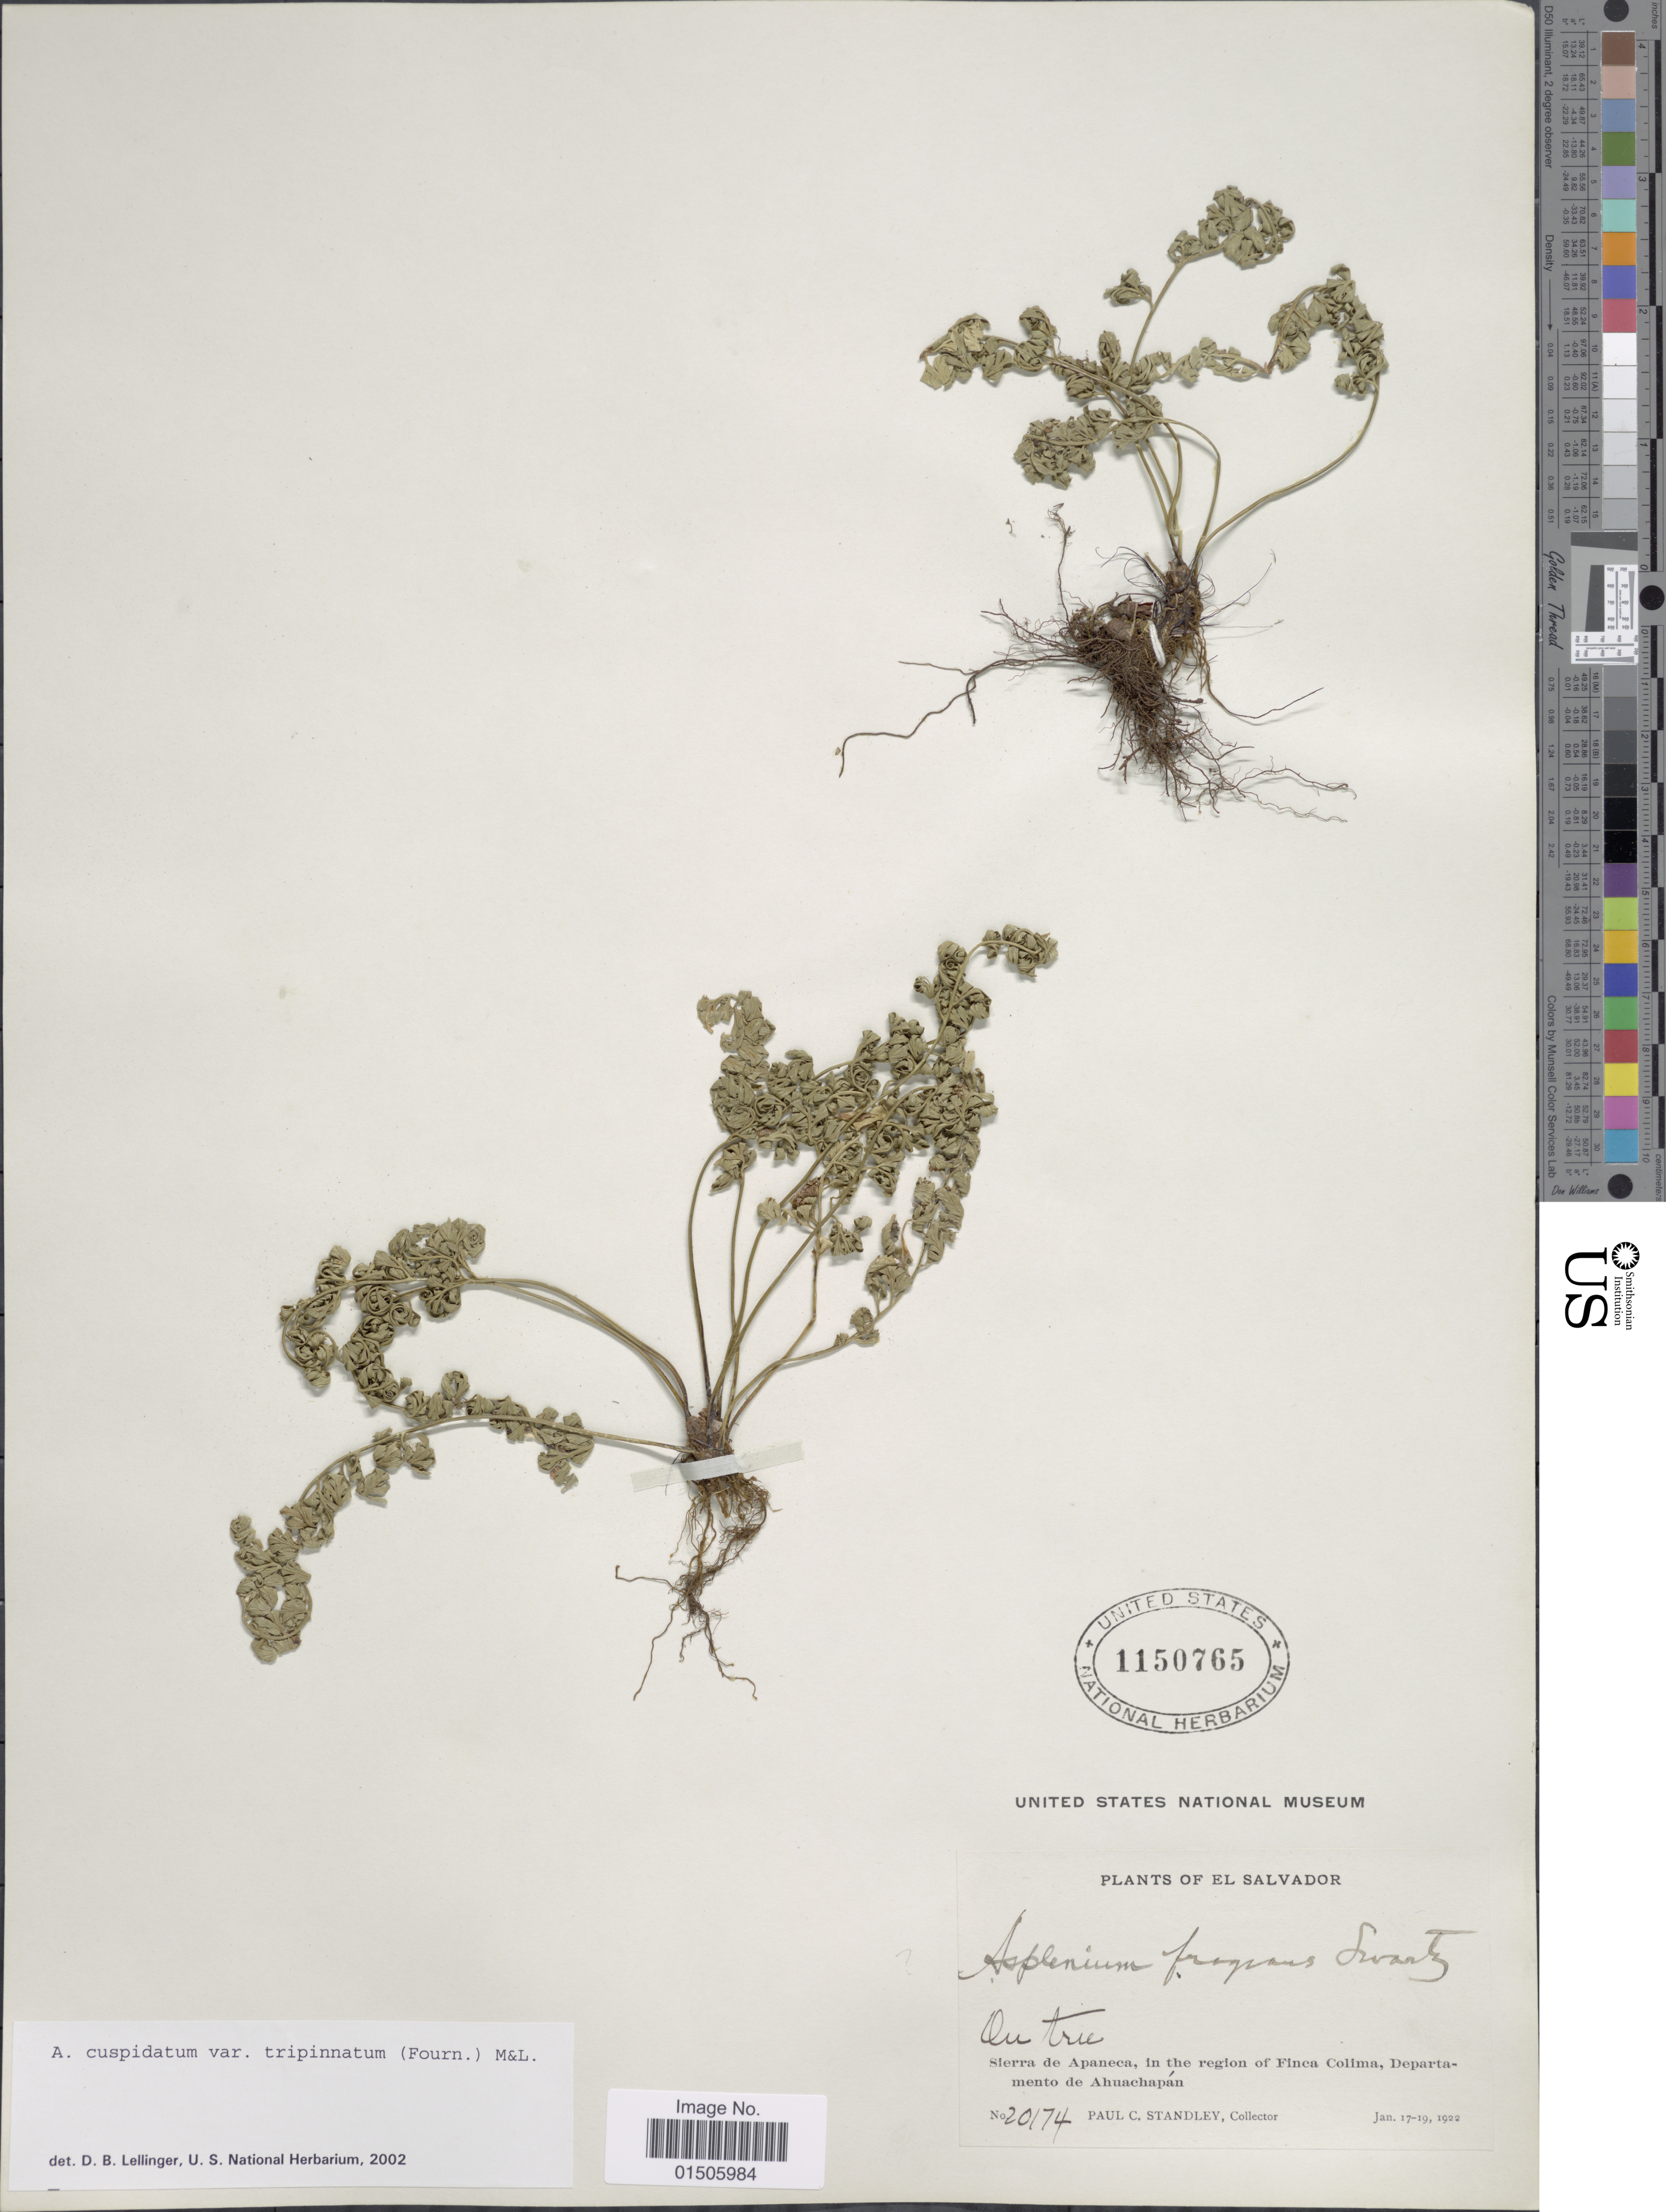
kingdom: Plantae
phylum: Tracheophyta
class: Polypodiopsida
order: Polypodiales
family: Aspleniaceae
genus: Asplenium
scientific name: Asplenium cuspidatum var. tripinnatum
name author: (E. Fourn.) C.V. Morton & Lellinger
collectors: P. C. Standley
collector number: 20174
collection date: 1922-01-17/1922-01-19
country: El Salvador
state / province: Ahuachapan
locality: Sierra de Apaneca, in the region of Finca Colima, Departamento de Ahuachapan.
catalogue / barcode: US 1150765